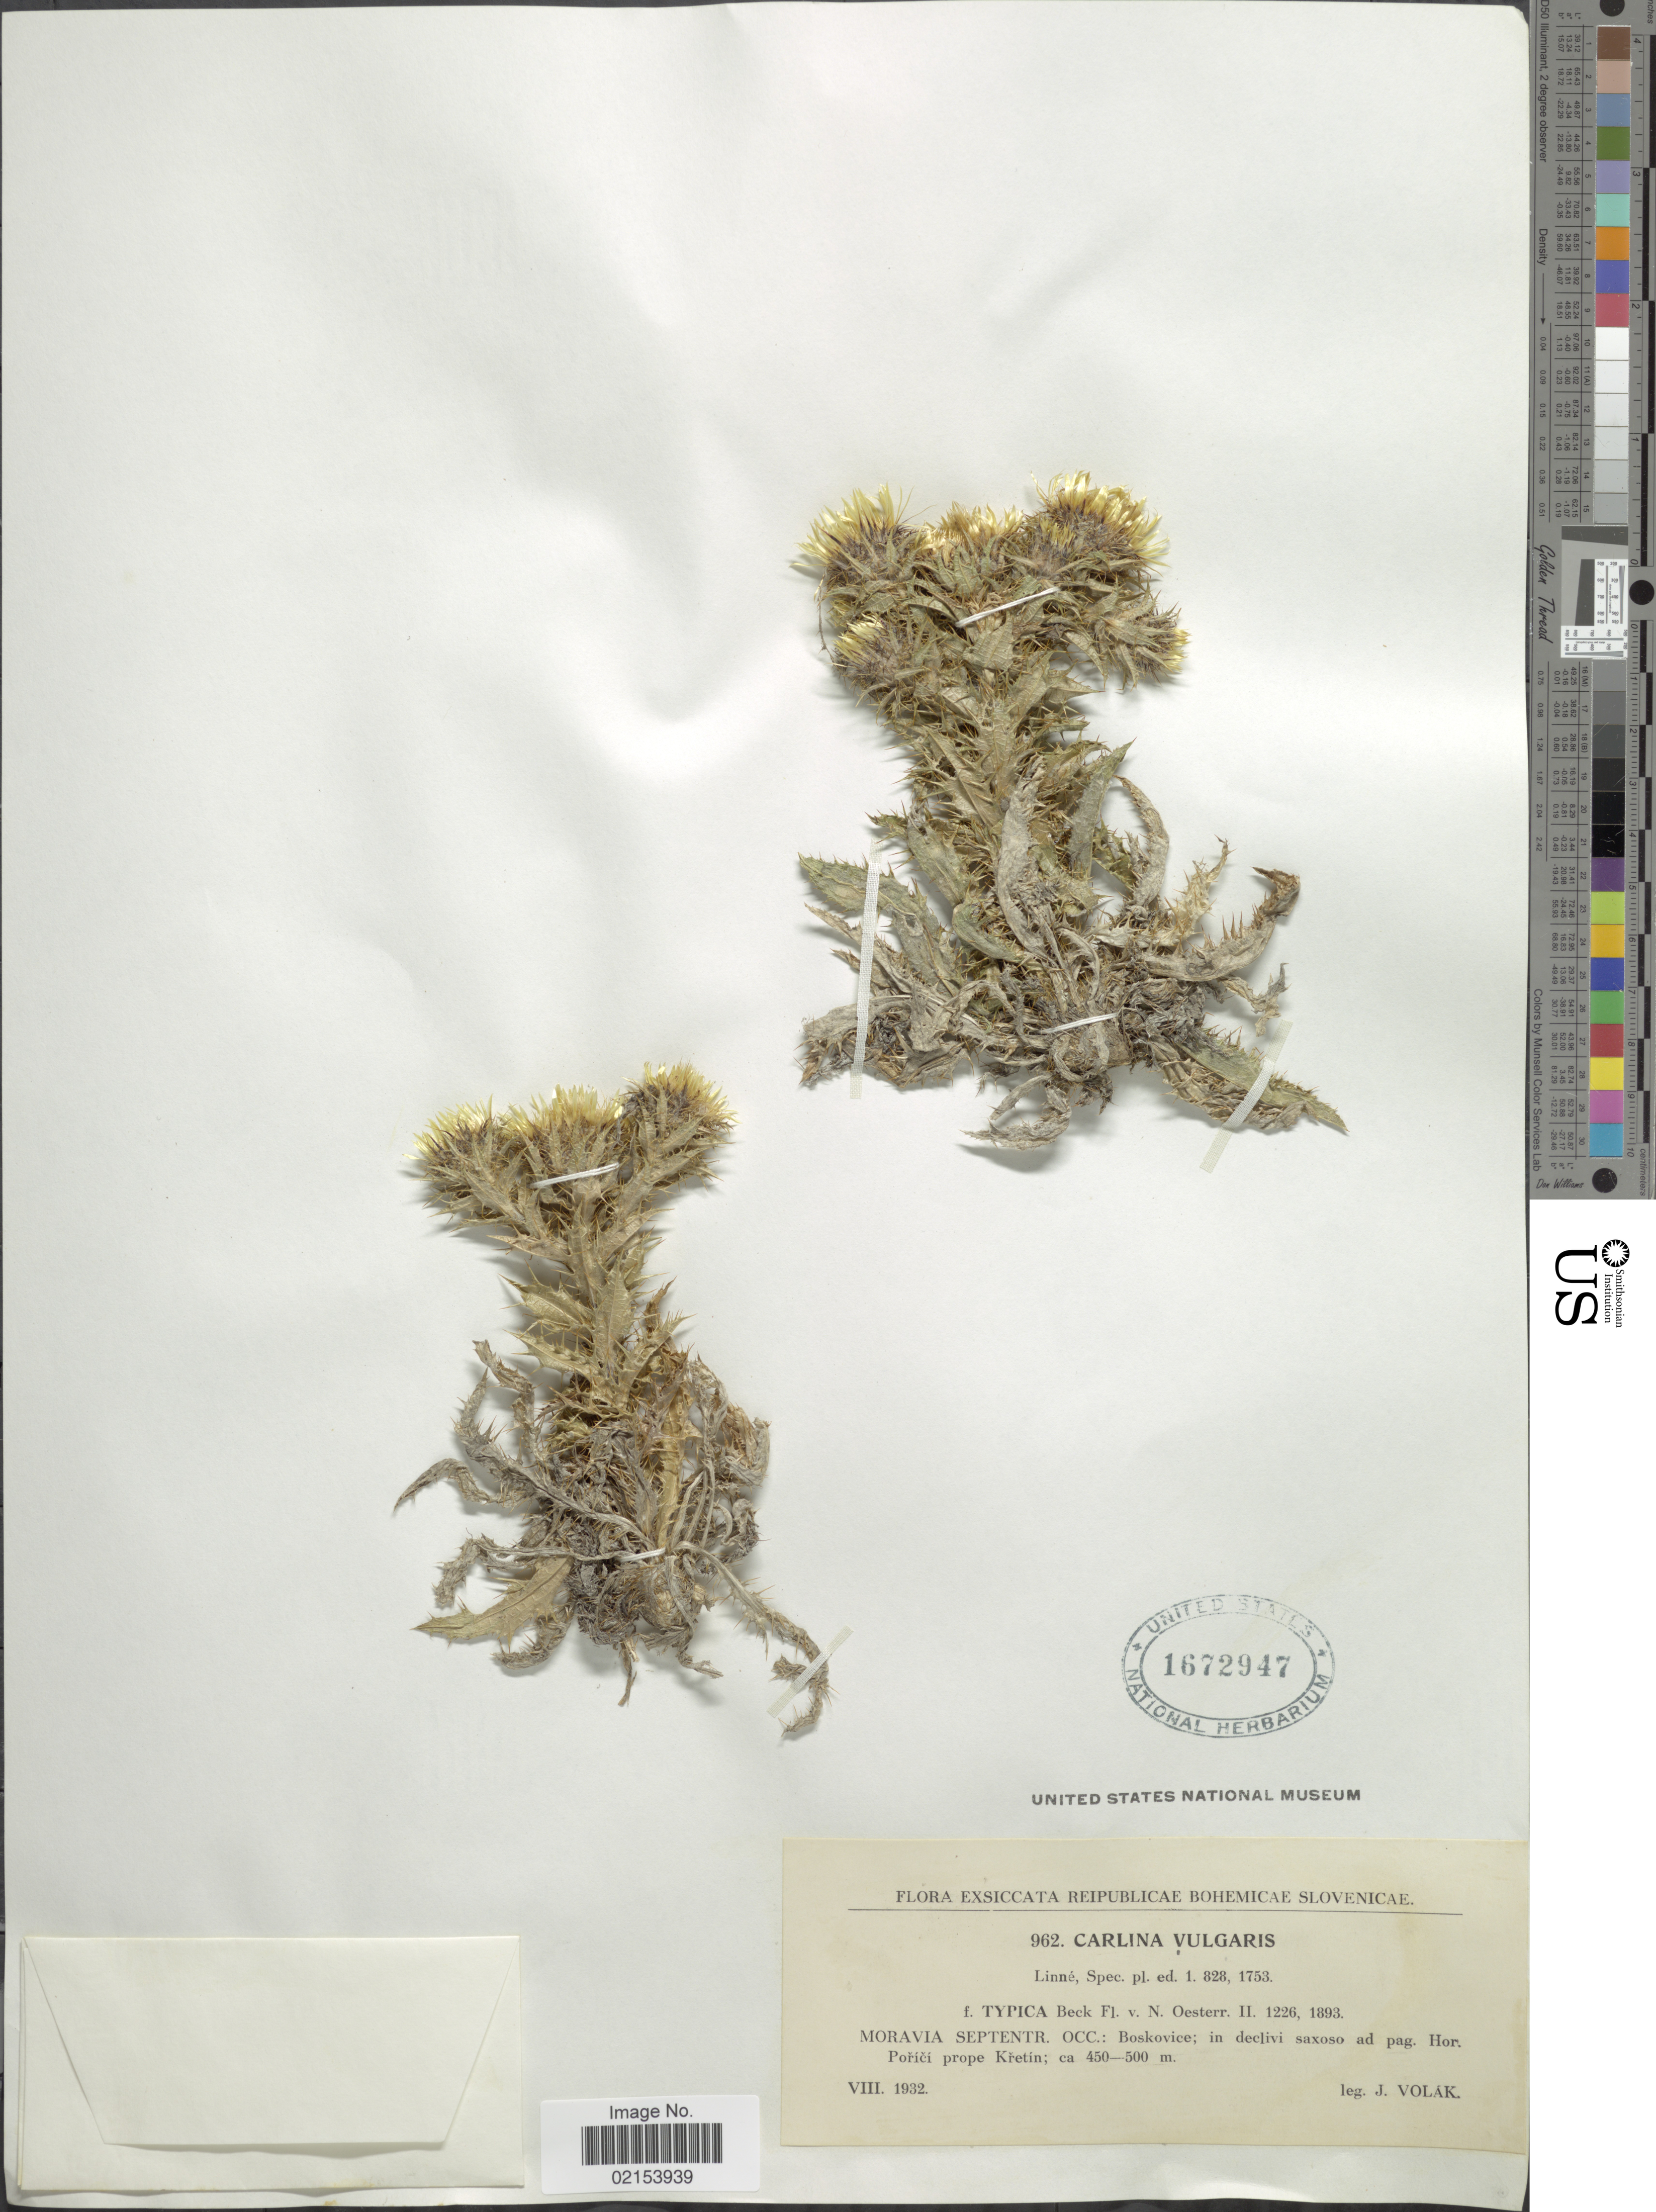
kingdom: Plantae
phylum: Tracheophyta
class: Magnoliopsida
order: Asterales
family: Asteraceae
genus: Carlina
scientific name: Carlina vulgaris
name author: L.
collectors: J. Volak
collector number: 962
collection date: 1932-08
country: Czechia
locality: Moravia Septentr. Occ: Boskovice ad pag. Hor. Porici porpe Kretin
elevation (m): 450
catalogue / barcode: US 1672947